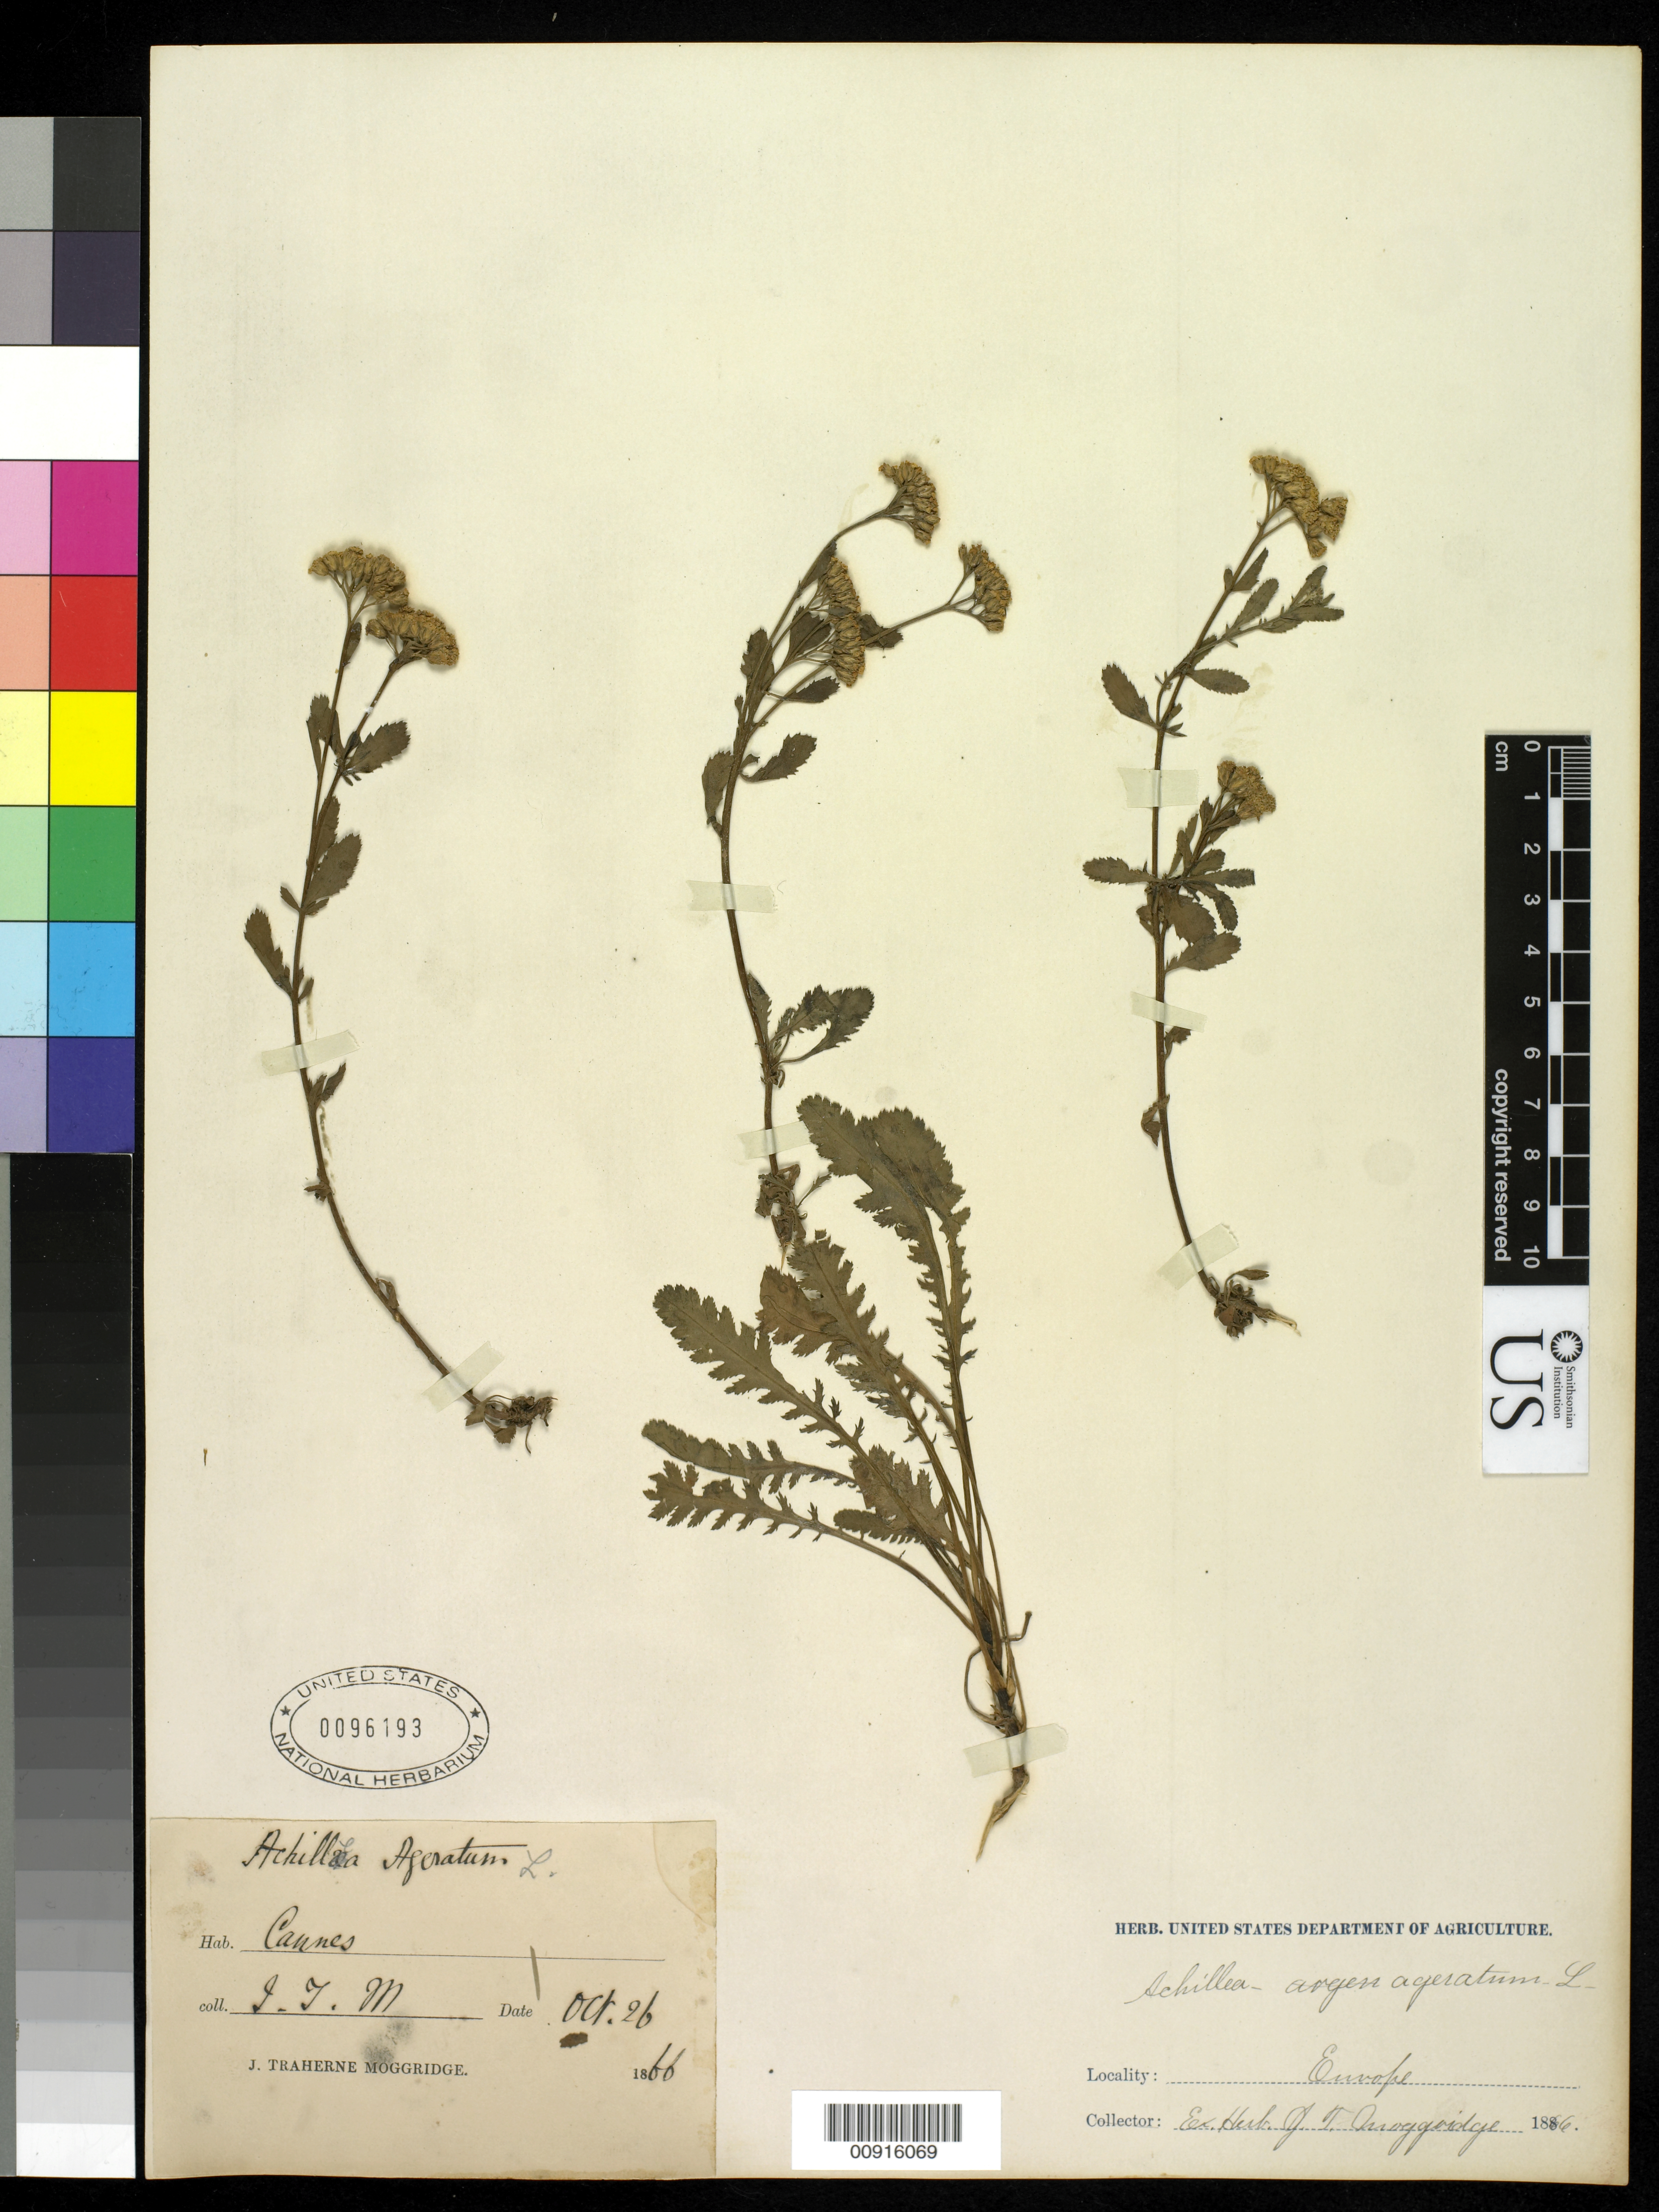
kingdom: Plantae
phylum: Tracheophyta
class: Magnoliopsida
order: Asterales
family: Asteraceae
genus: Achillea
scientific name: Achillea ageratum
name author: L.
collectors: J. T. Moggridge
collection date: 1866-10-26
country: France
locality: Cannes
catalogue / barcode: US 96193